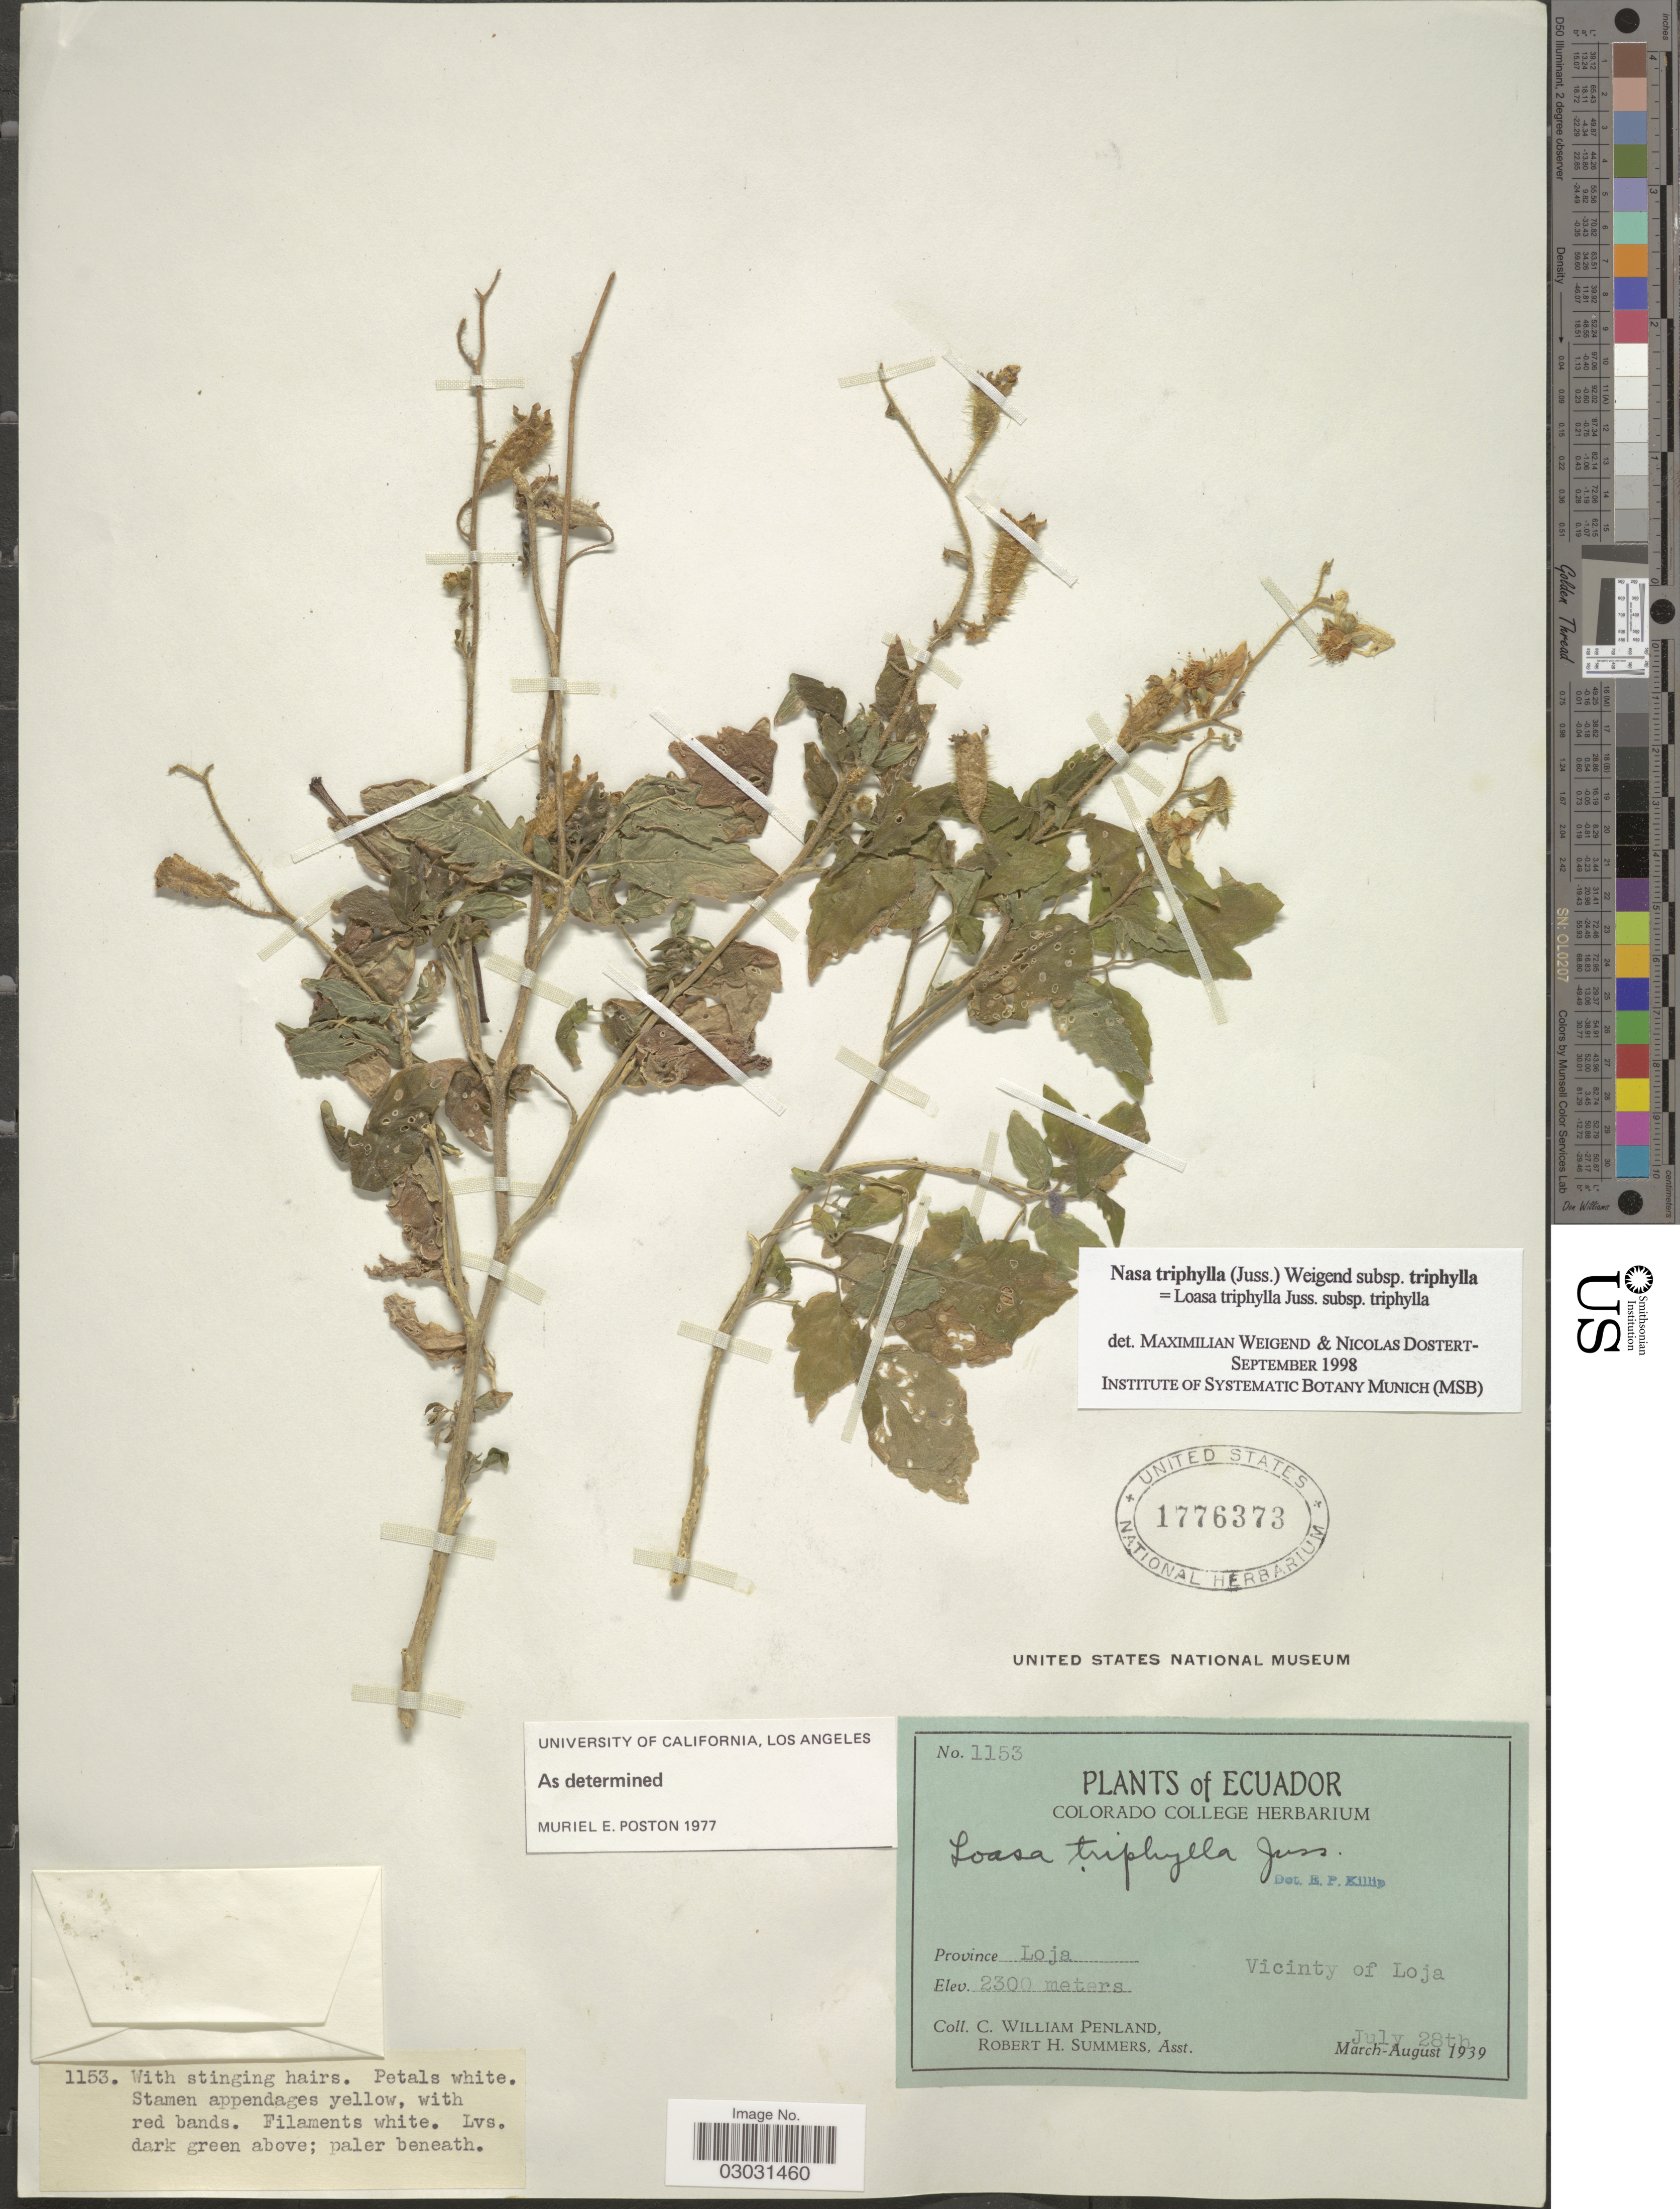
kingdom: Plantae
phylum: Tracheophyta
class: Magnoliopsida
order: Cornales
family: Loasaceae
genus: Nasa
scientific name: Nasa triphylla subsp. triphylla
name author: (Juss.) Wiegand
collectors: C. W. Penland & R. Summers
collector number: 1153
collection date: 1939-07-28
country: Ecuador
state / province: Loja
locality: Vicinity of Loja.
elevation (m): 2300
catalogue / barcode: US 1776373